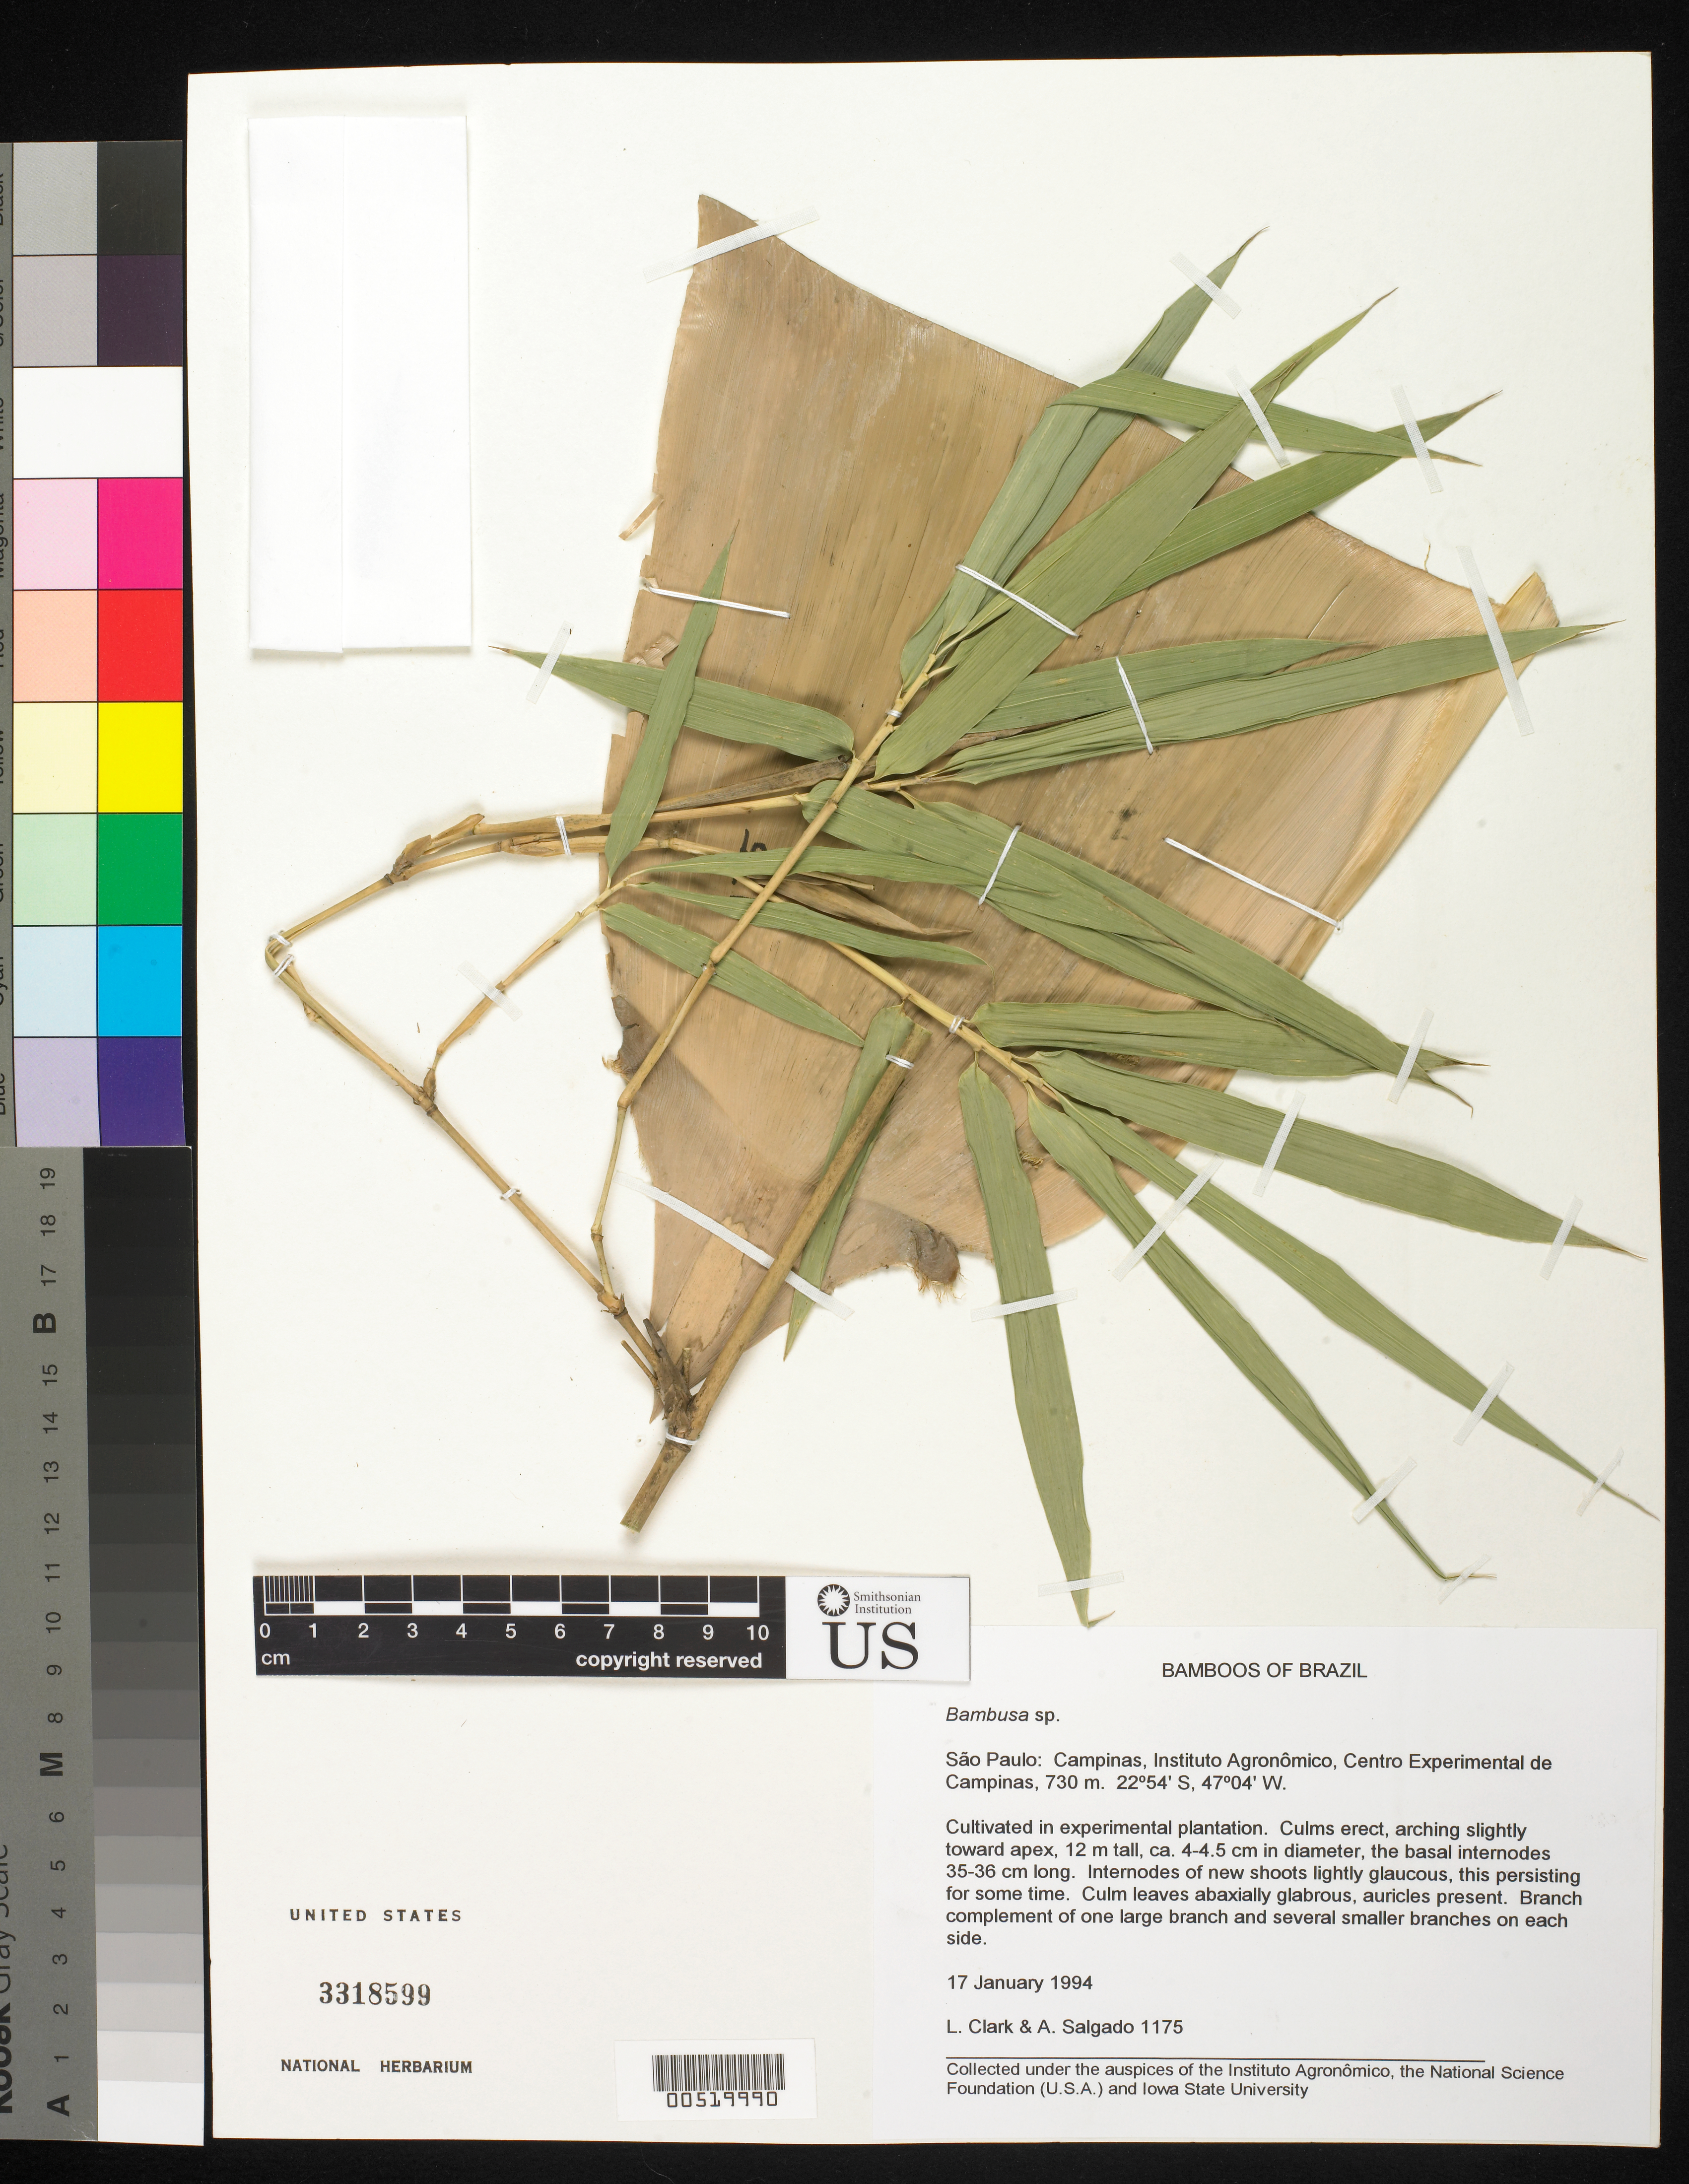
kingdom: Plantae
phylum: Tracheophyta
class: Liliopsida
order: Poales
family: Poaceae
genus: Bambusa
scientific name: Bambusa sp.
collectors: L. G. Clark & A. Salgado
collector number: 1175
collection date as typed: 17 Jan 1994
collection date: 1994-01-17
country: Brazil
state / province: São Paulo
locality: Campinas, agronomico institute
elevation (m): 730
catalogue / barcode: US 3318599